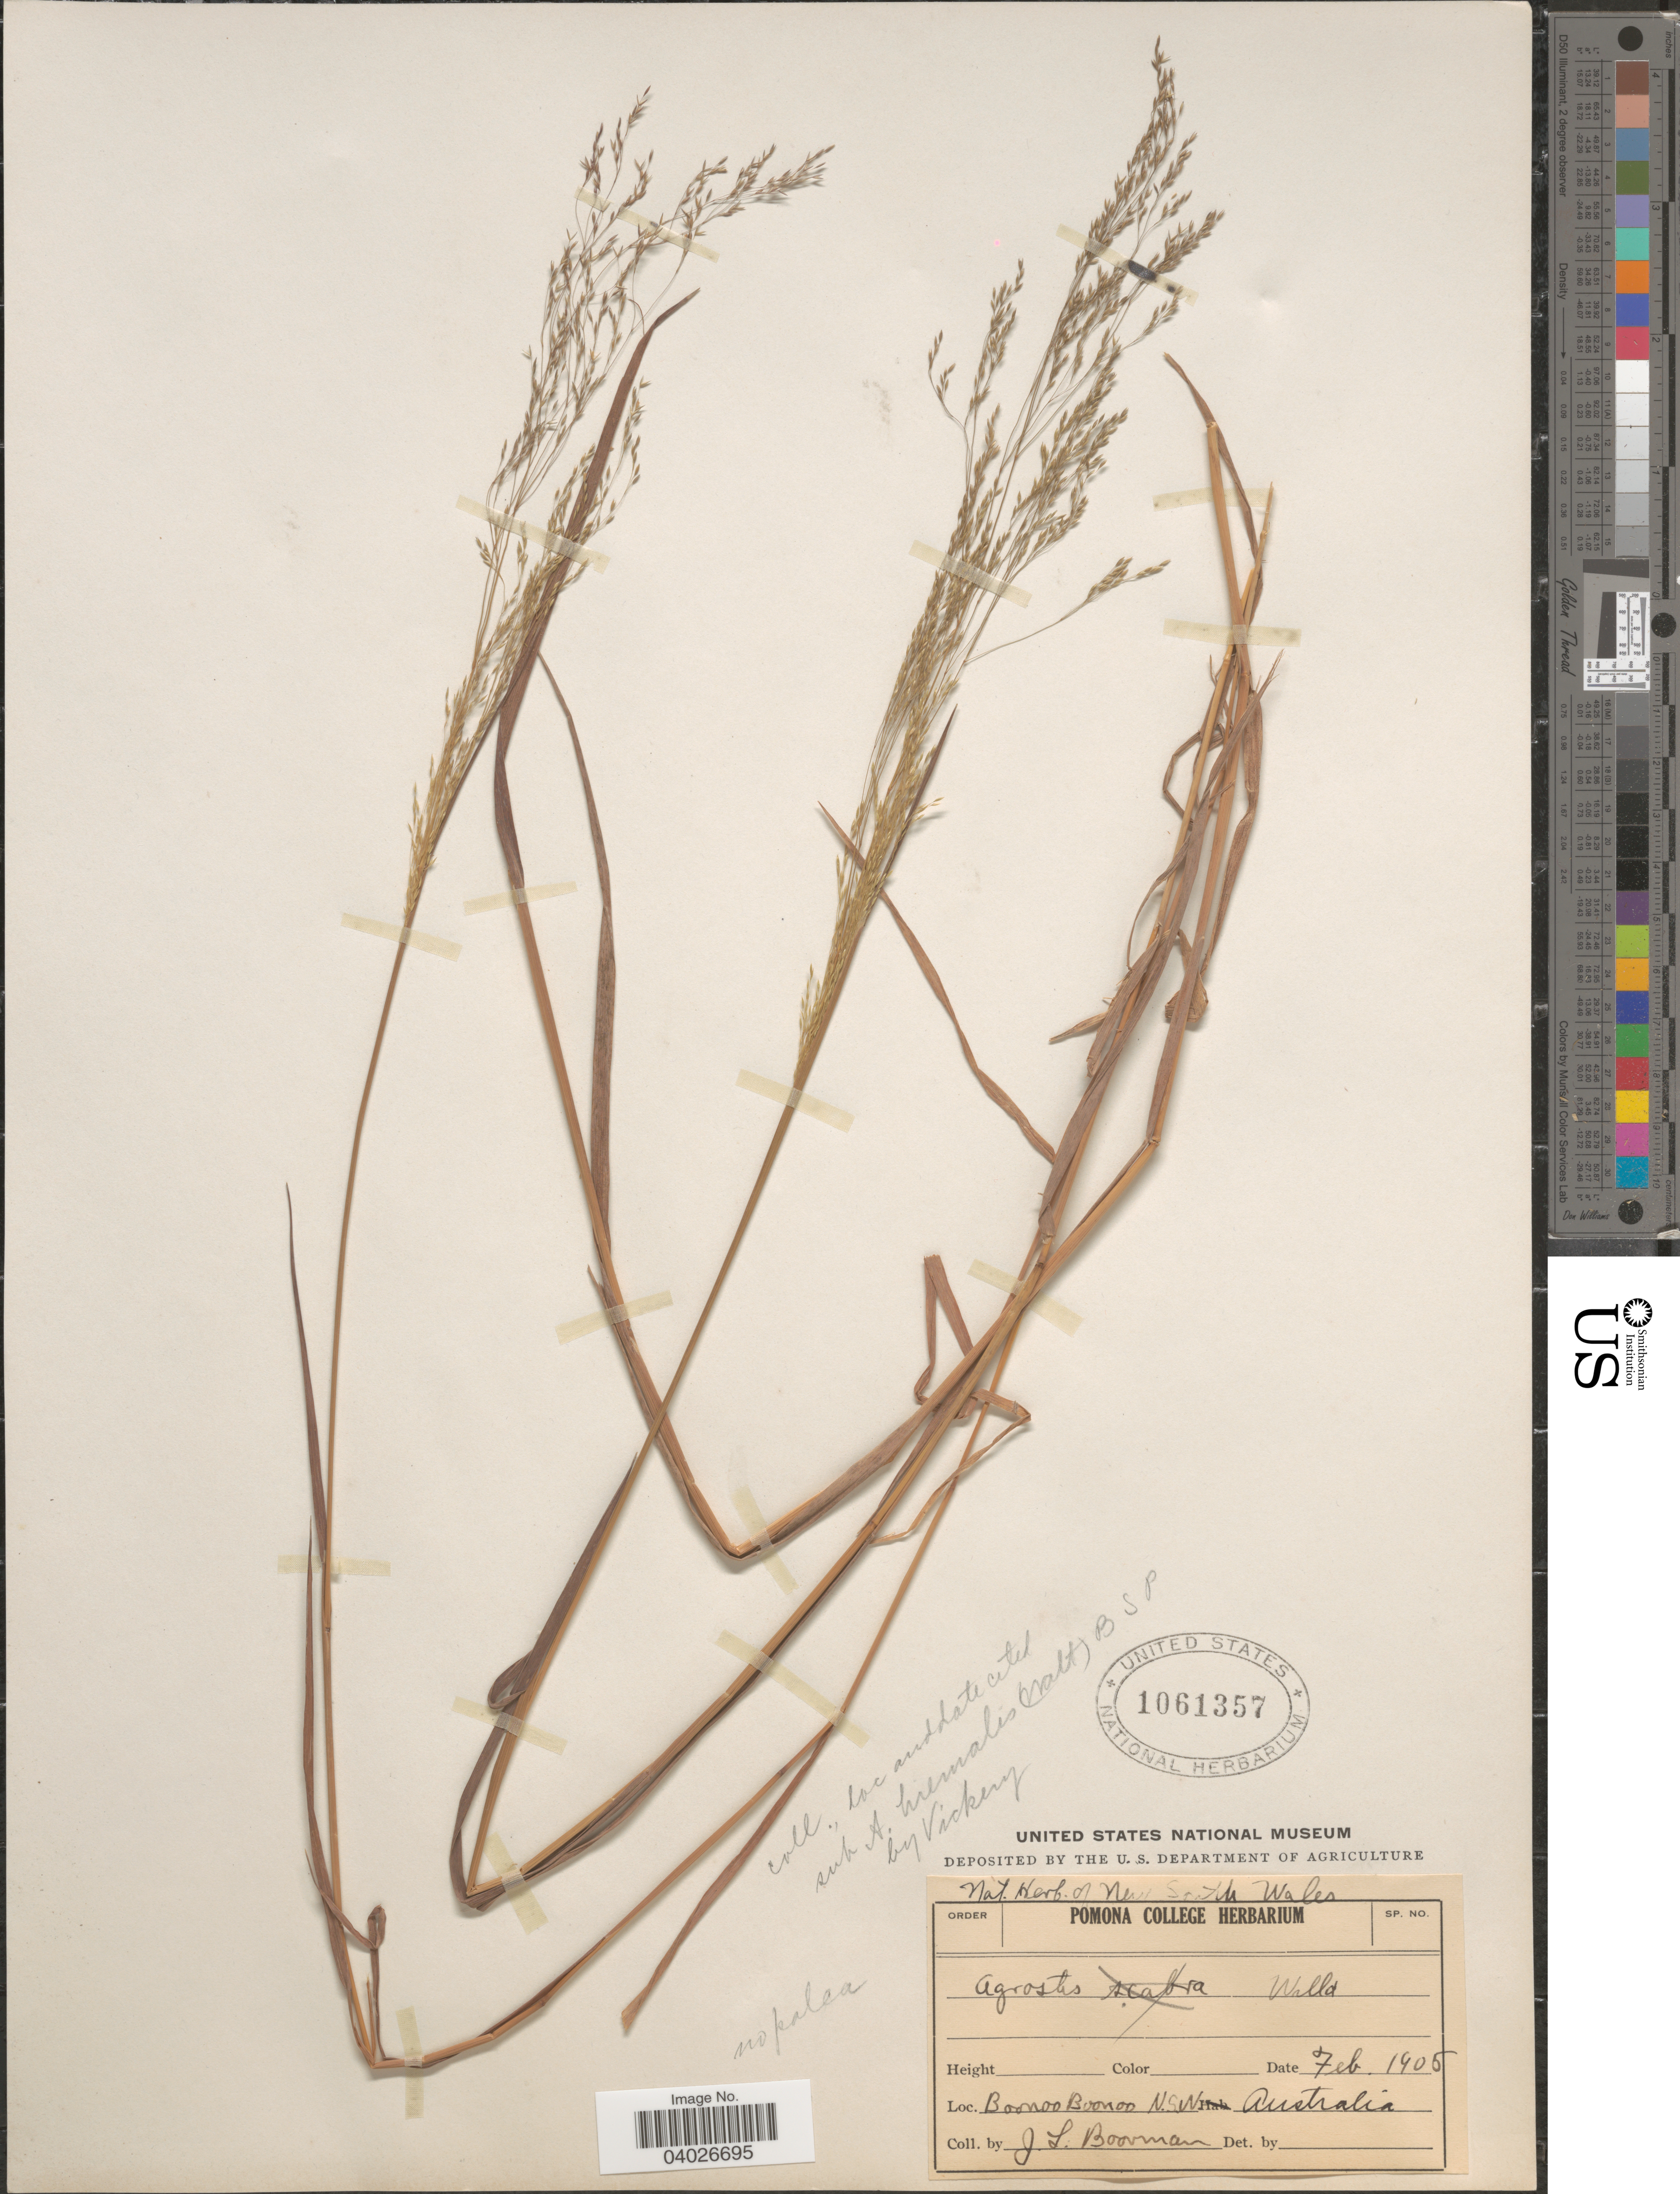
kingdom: Plantae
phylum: Tracheophyta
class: Liliopsida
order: Poales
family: Poaceae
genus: Agrostis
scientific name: Agrostis hyemalis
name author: (Walter) Britton et al.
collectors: J. Boorman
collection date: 1905-02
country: Australia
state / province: New South Wales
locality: Boonoo Boonoo.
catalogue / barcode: US 1061357